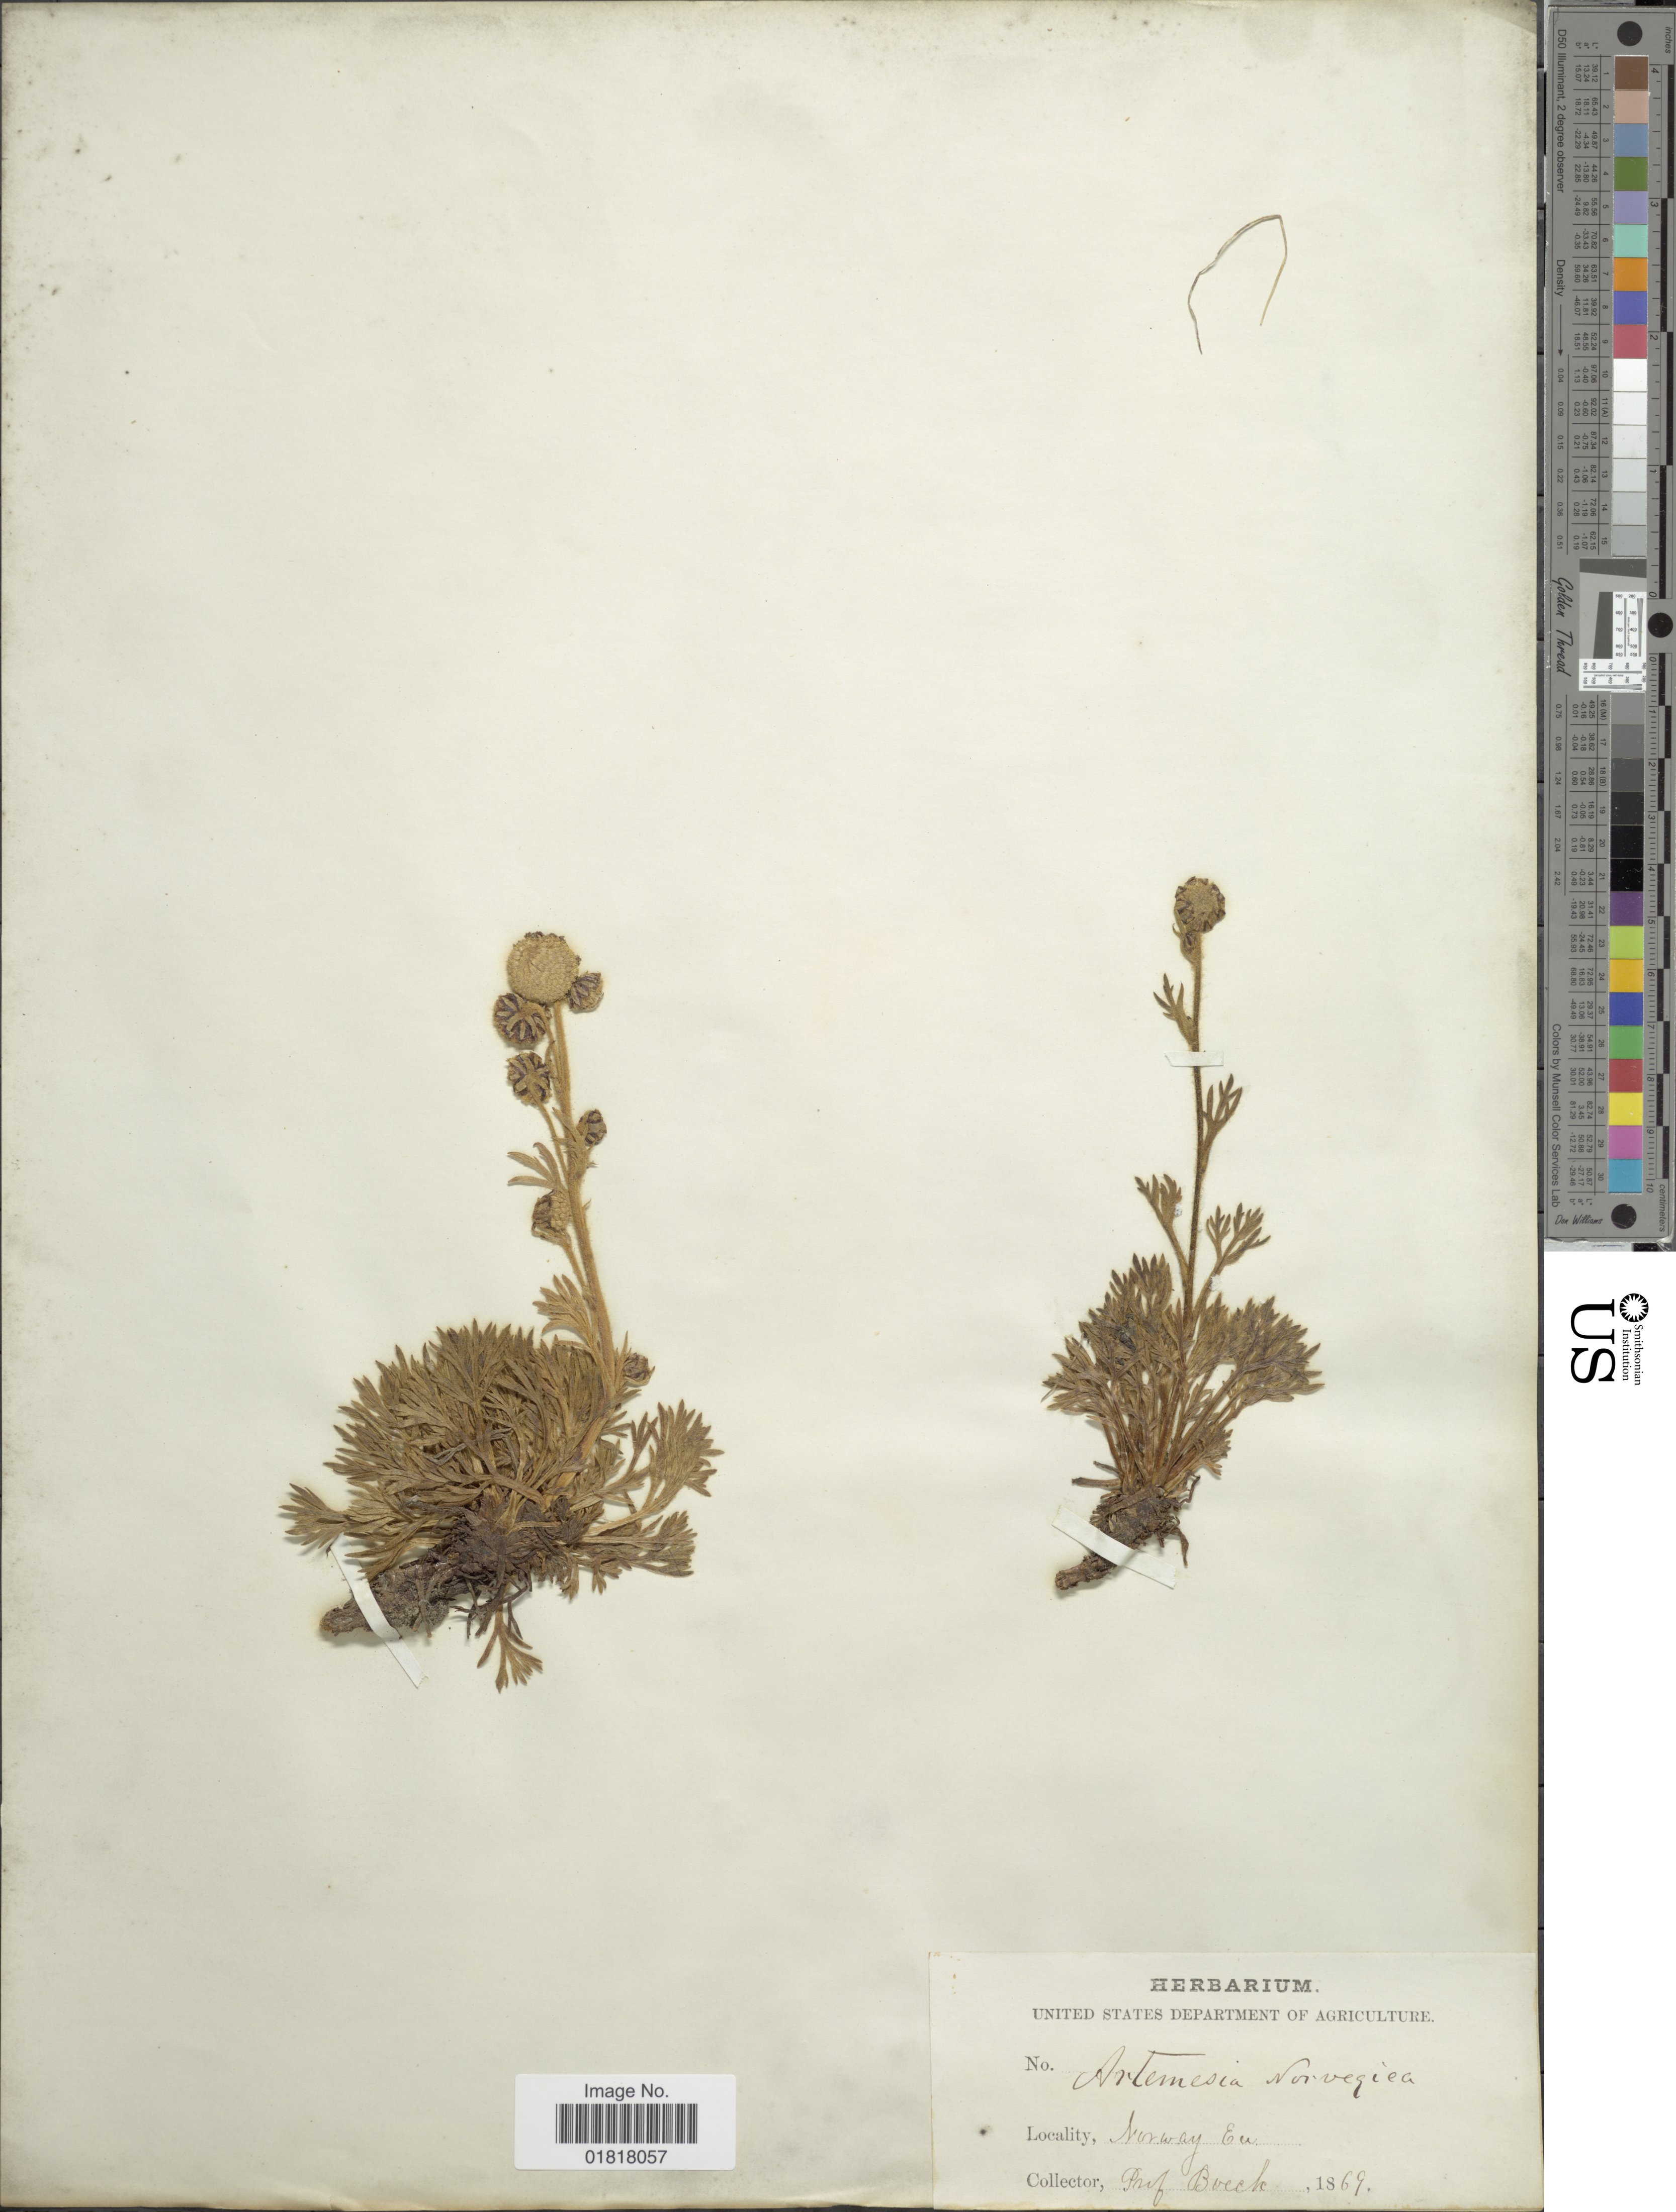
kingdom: Plantae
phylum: Tracheophyta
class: Magnoliopsida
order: Asterales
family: Asteraceae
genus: Artemisia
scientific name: Artemisia norvegica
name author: Fr.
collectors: J. O. Boeckeler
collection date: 1869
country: Norway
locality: Eu.